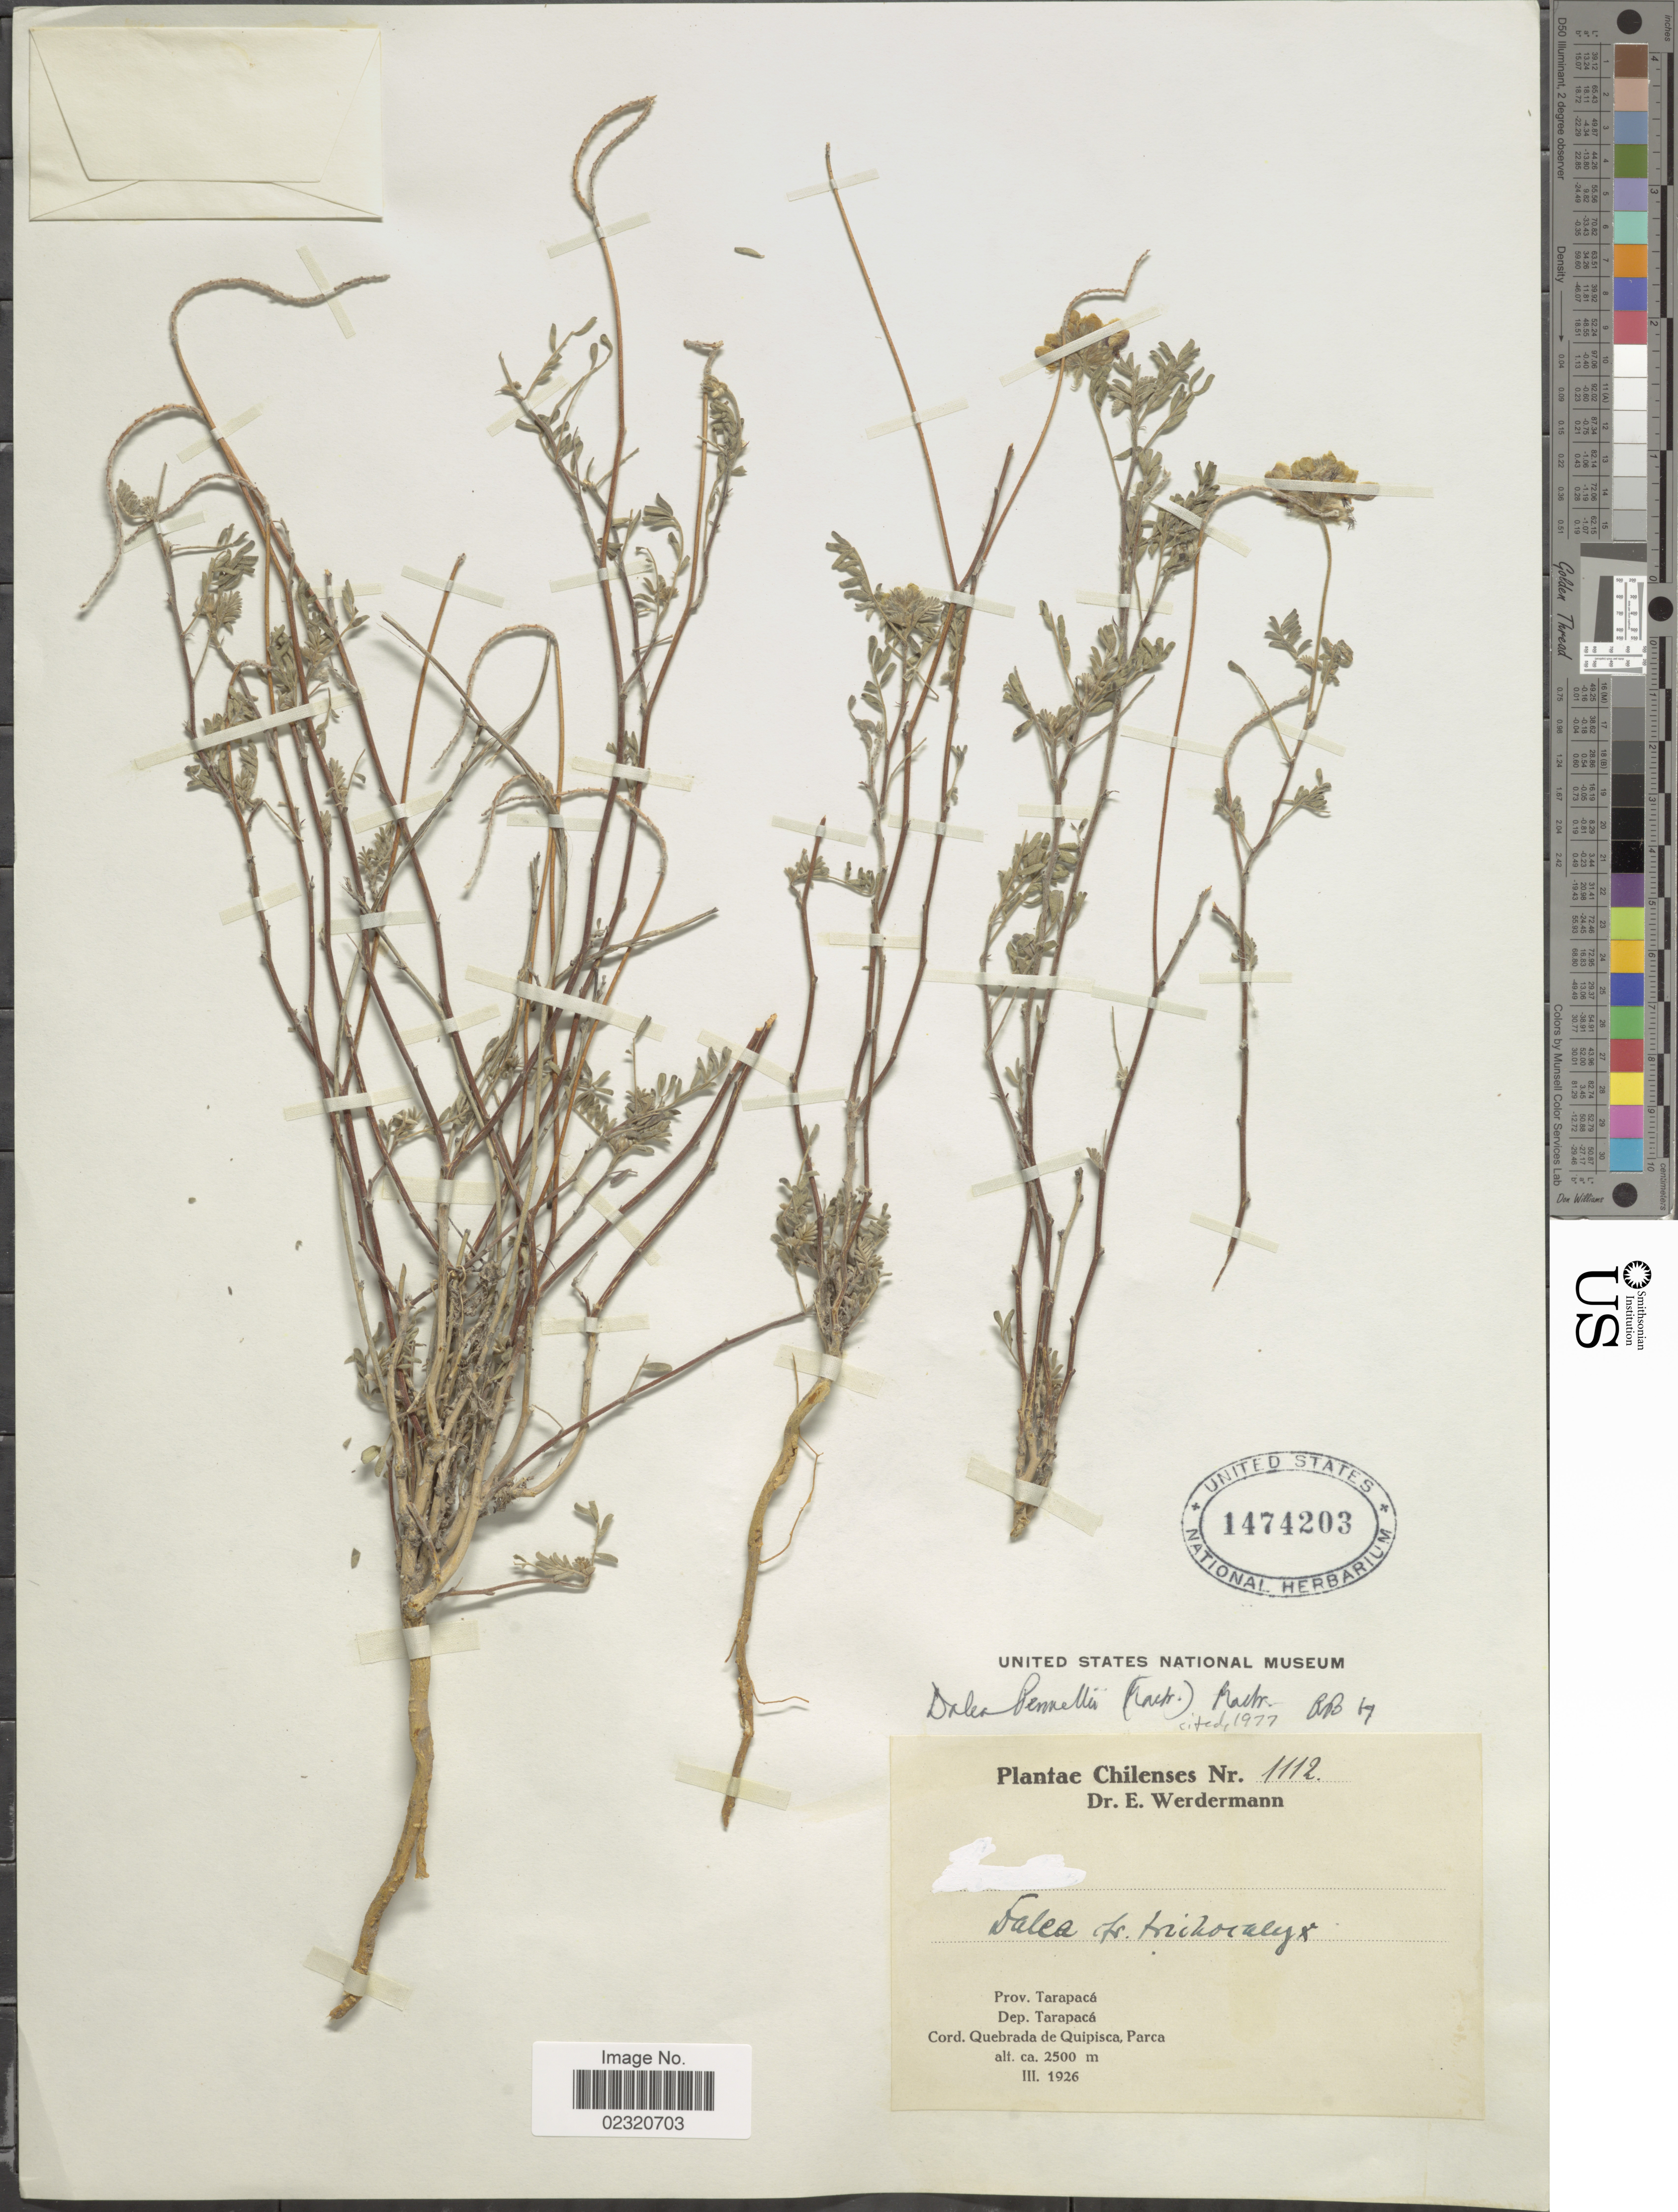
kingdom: Plantae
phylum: Tracheophyta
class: Magnoliopsida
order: Fabales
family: Fabaceae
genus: Dalea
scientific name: Dalea pennellii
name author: (J.F. Macbr.) J.F. Macbr.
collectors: E. Werdermann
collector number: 1112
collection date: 1926-03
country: Chile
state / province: Tarapacá (I)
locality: Dep. Tarapaca, Cord. Quebrada de Quipisca, Parca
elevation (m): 2500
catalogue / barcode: US 1474203